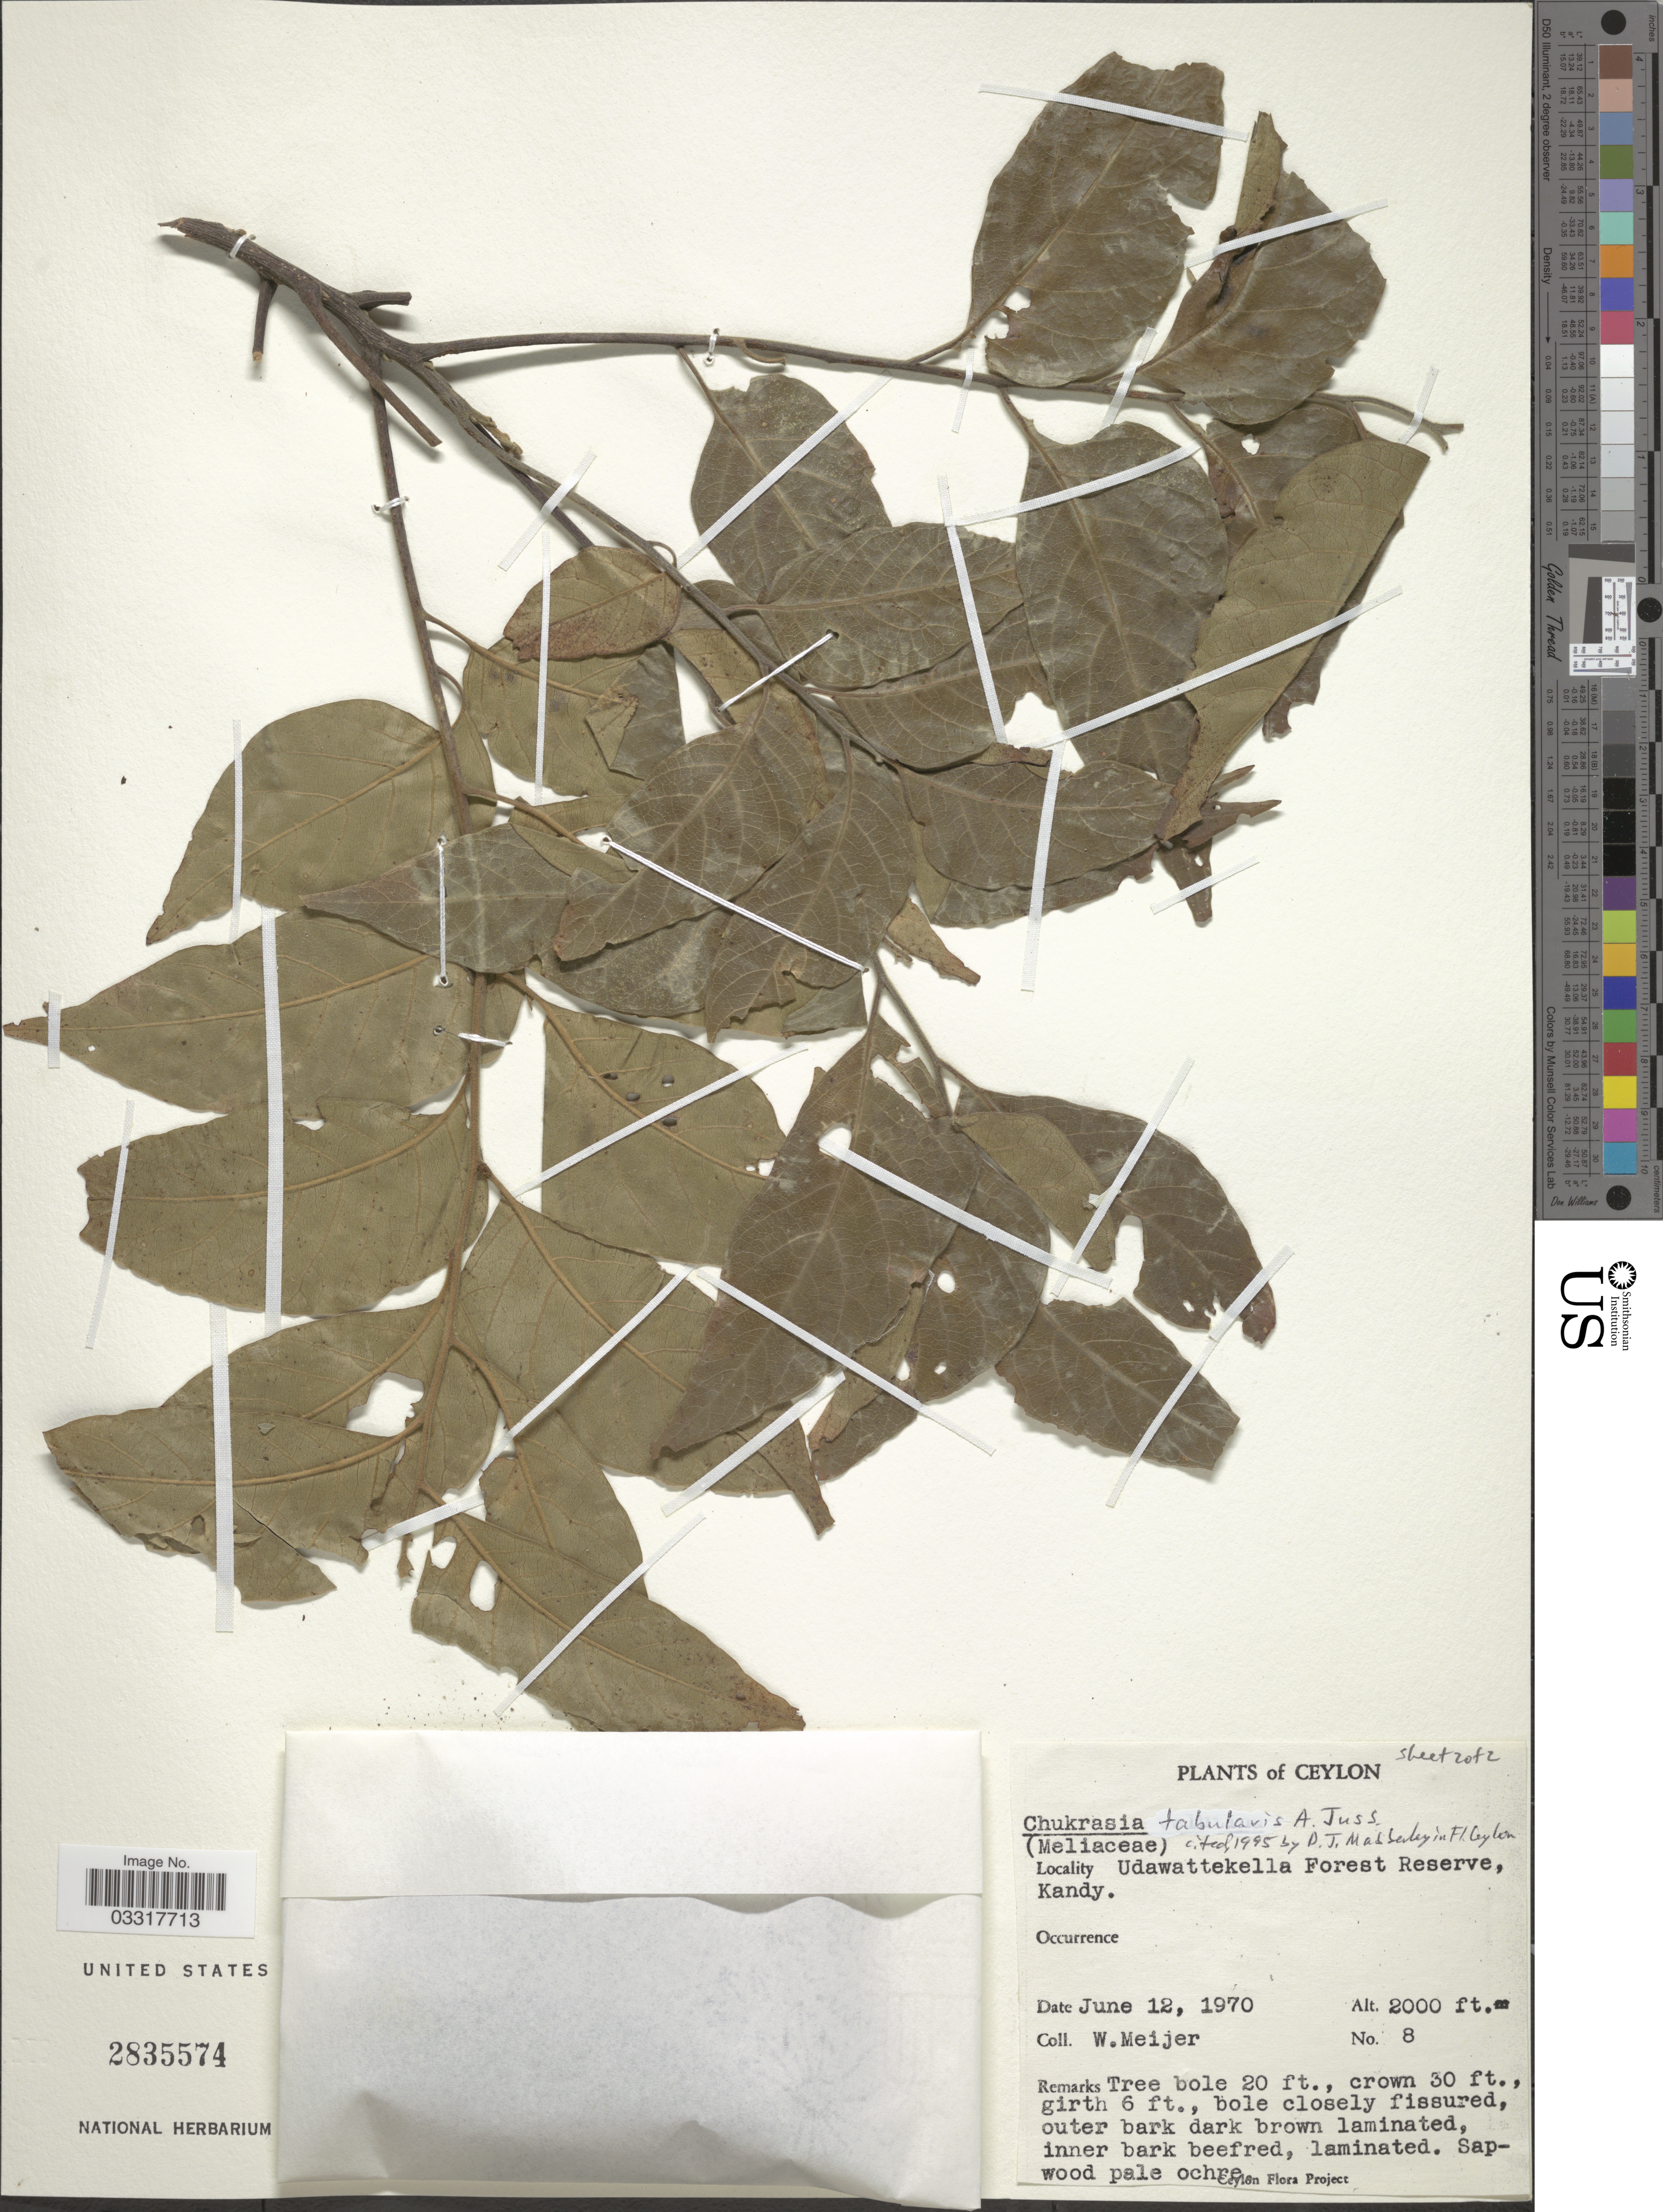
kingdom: Plantae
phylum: Tracheophyta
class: Magnoliopsida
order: Sapindales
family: Meliaceae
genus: Chukrasia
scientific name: Chukrasia tabularis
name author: A. Juss.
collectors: W. Meijer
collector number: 8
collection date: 1970-06-12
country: Sri Lanka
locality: Ceylon, Udawattekella Forest Reserve, Kandy.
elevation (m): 610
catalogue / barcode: US 2835574